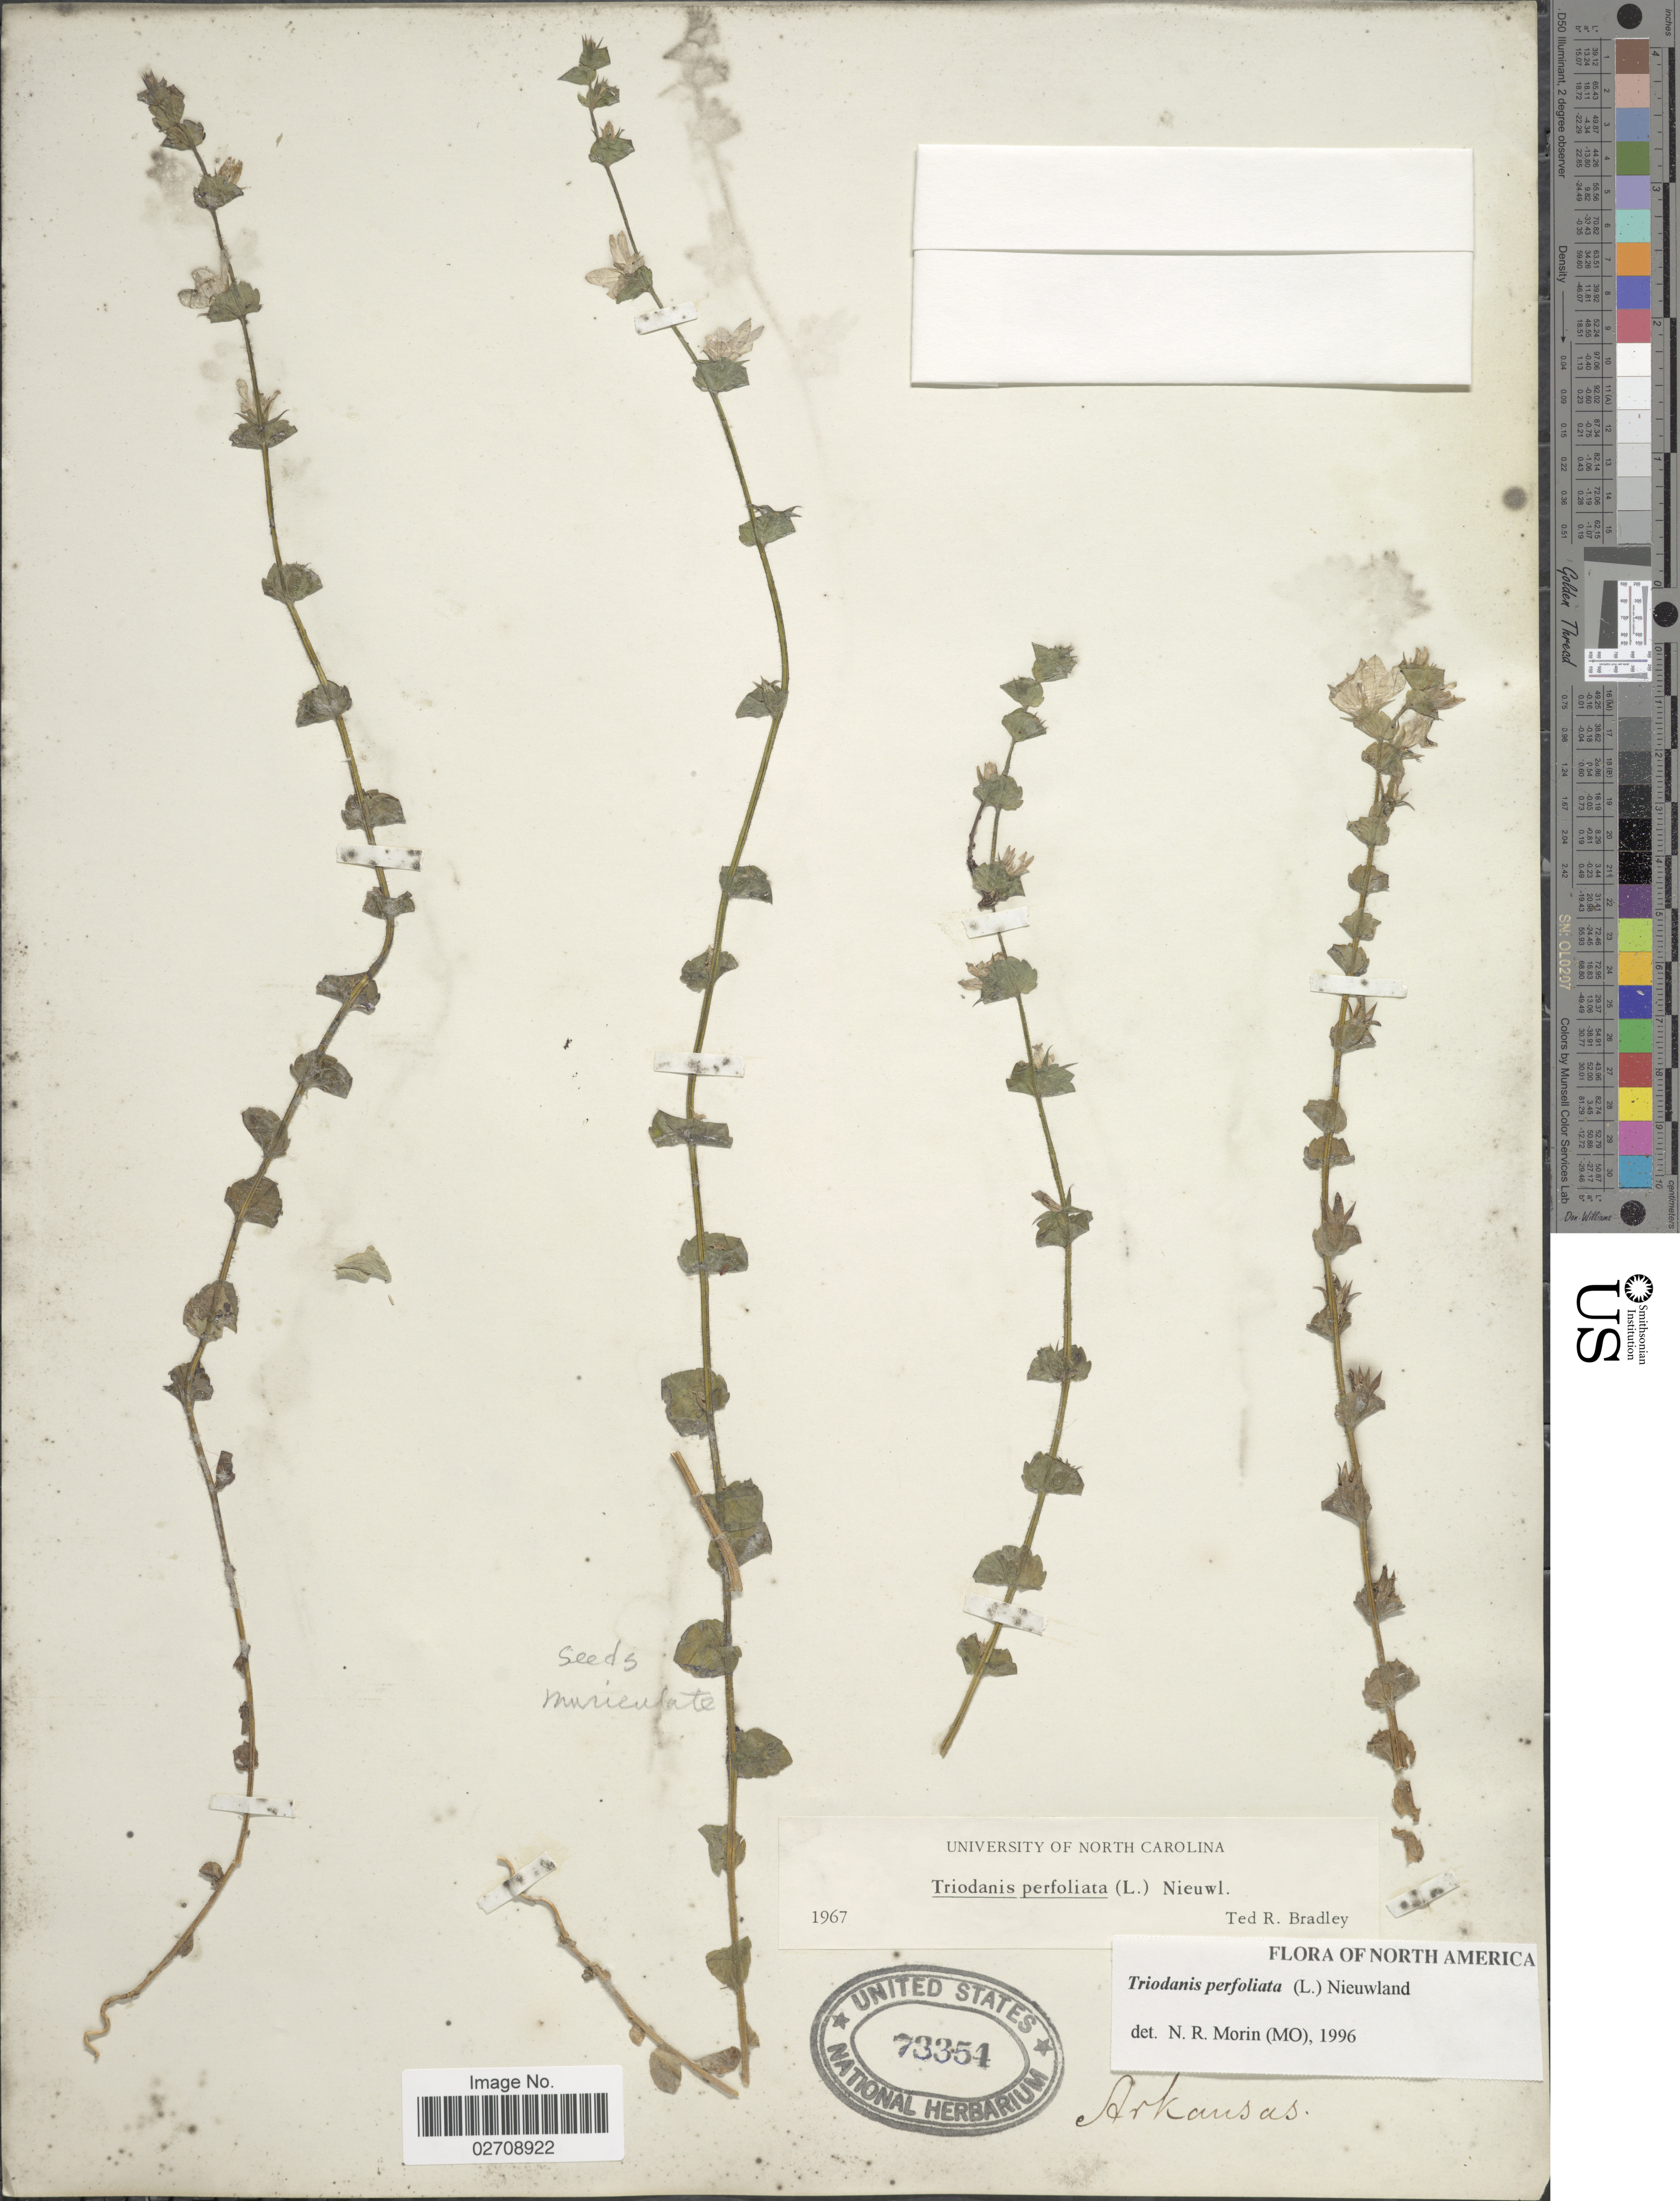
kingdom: Plantae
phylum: Tracheophyta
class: Magnoliopsida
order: Asterales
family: Campanulaceae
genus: Triodanis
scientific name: Triodanis perfoliata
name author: (L.) Nieuwl.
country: United States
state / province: Arkansas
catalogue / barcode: US 73354